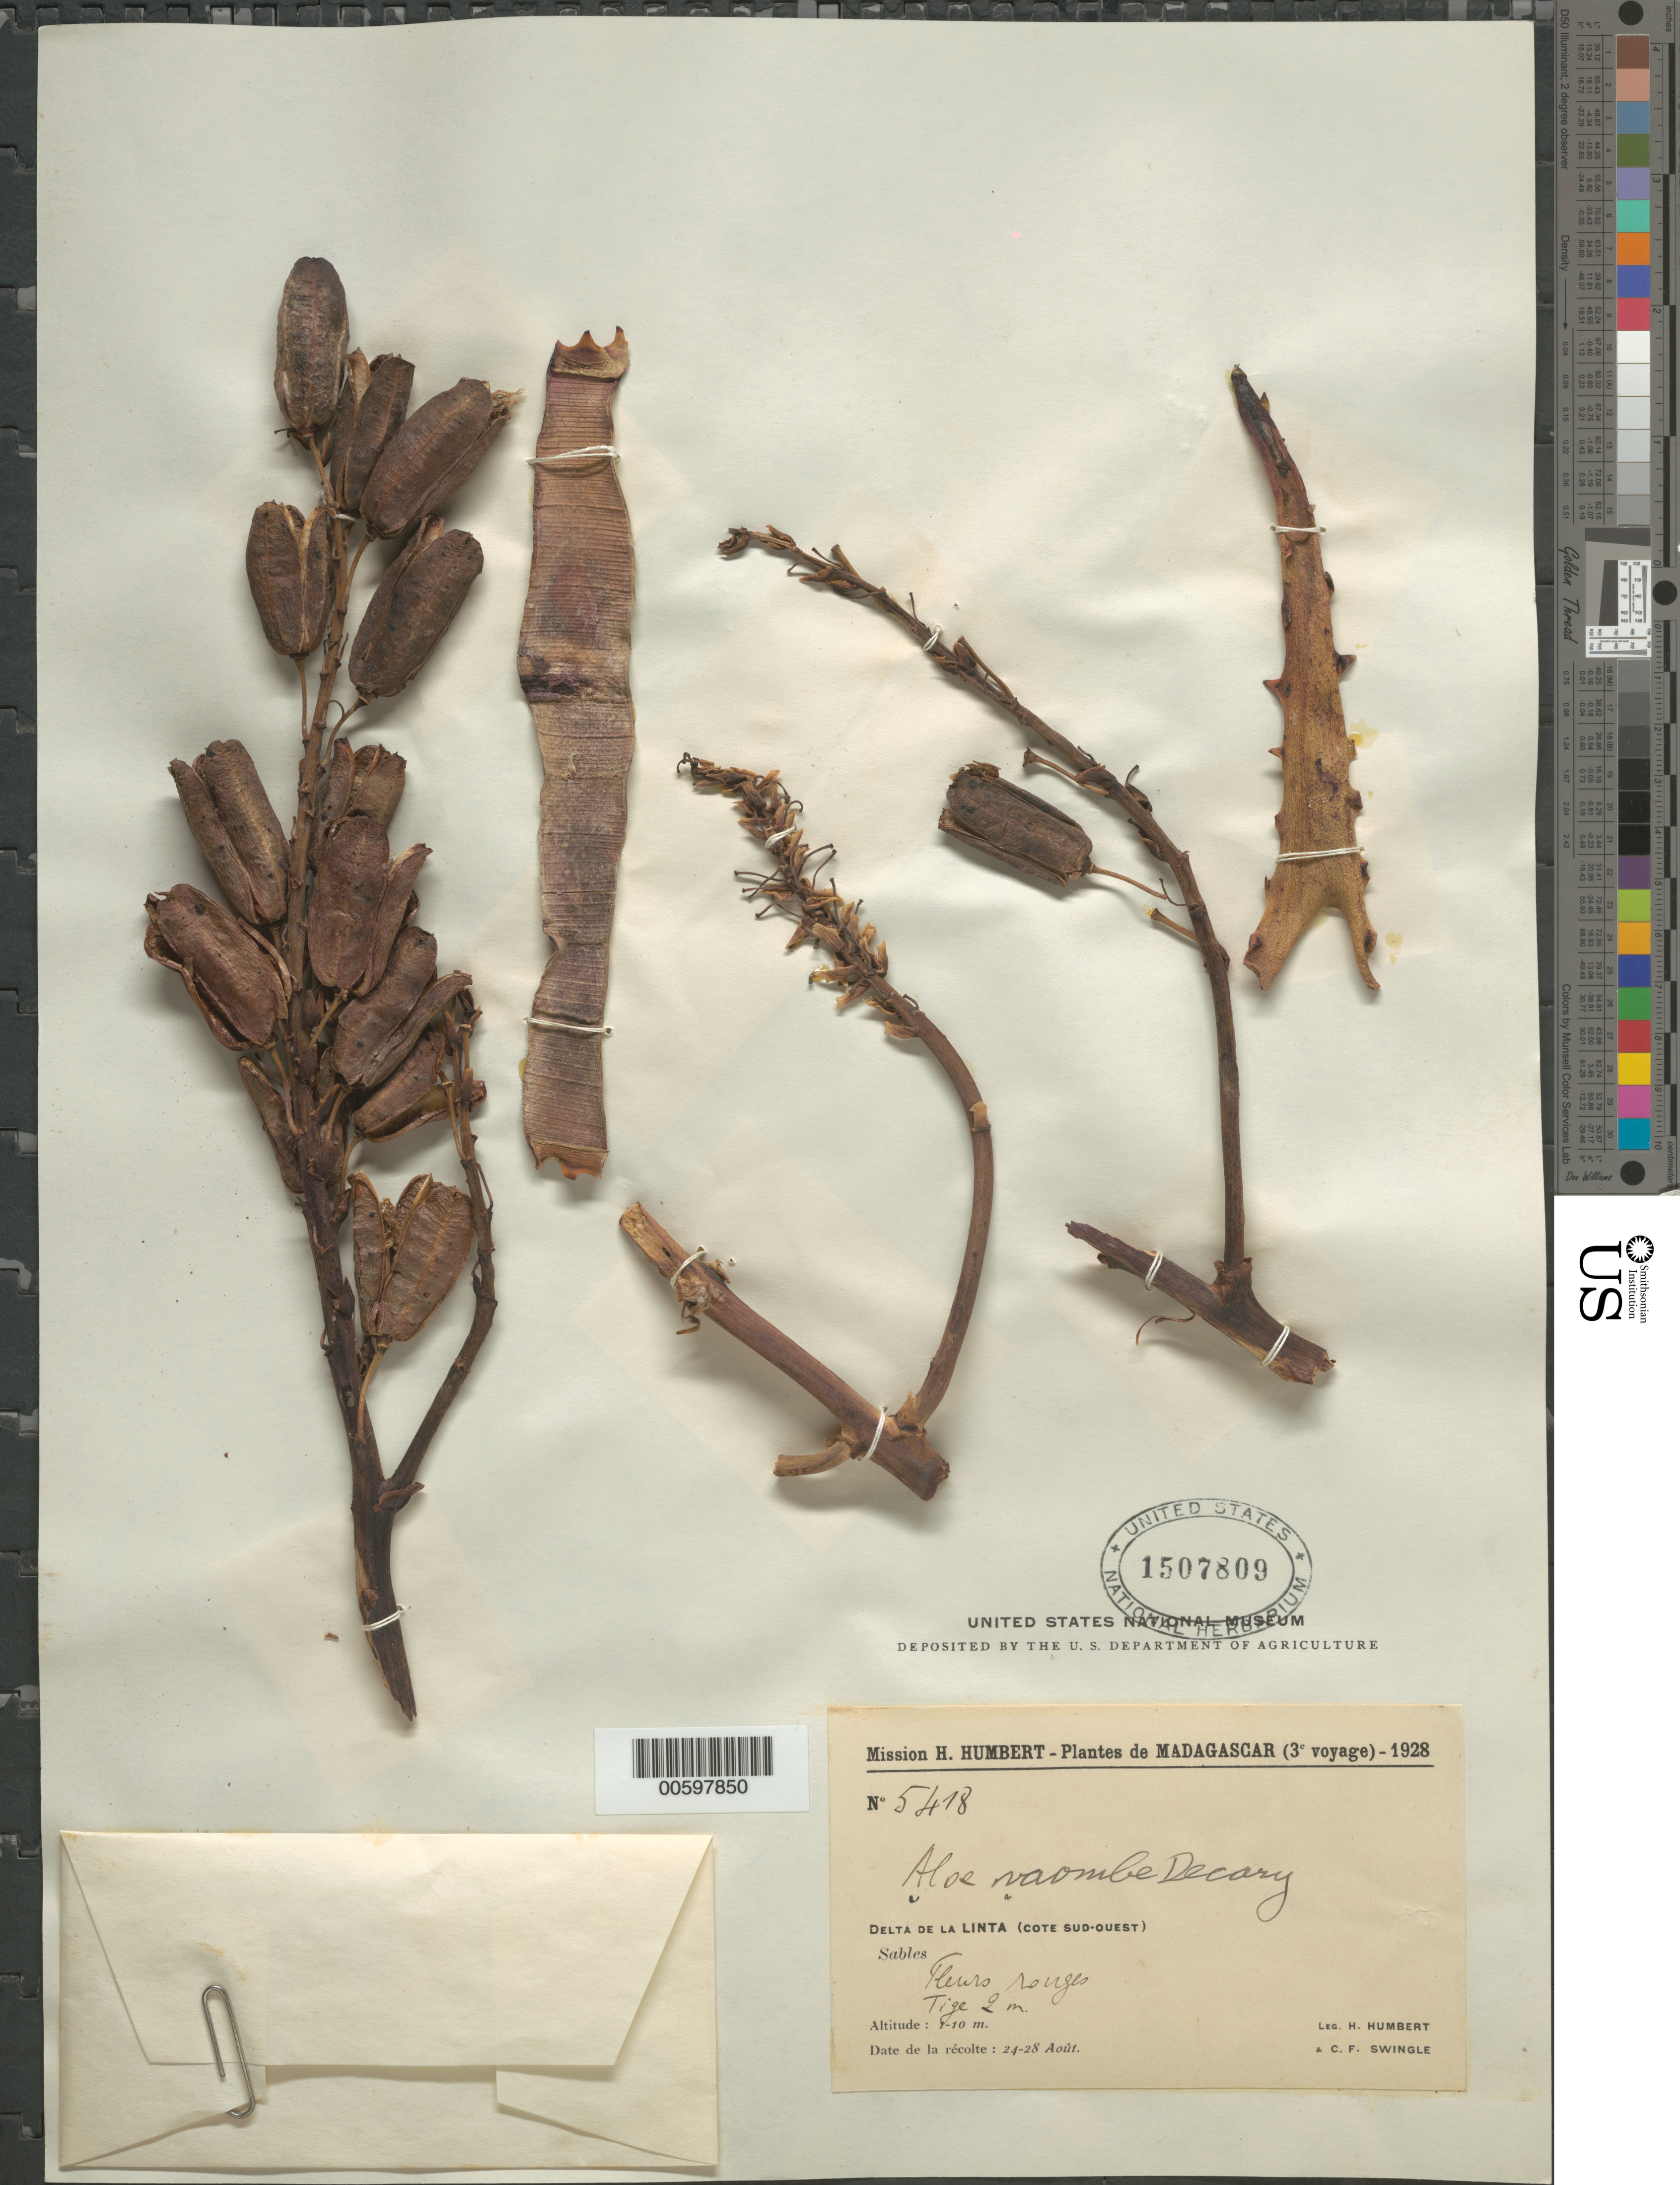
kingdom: Plantae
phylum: Tracheophyta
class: Liliopsida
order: Asparagales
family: Asphodelaceae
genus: Aloe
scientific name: Aloe vaombe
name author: Decary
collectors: H. Humbert & C. Swingle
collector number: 5418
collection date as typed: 24 Aug 1928 to 28 Aug 1928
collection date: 1928-08-24/1928-08-28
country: Madagascar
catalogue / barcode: US 1507809